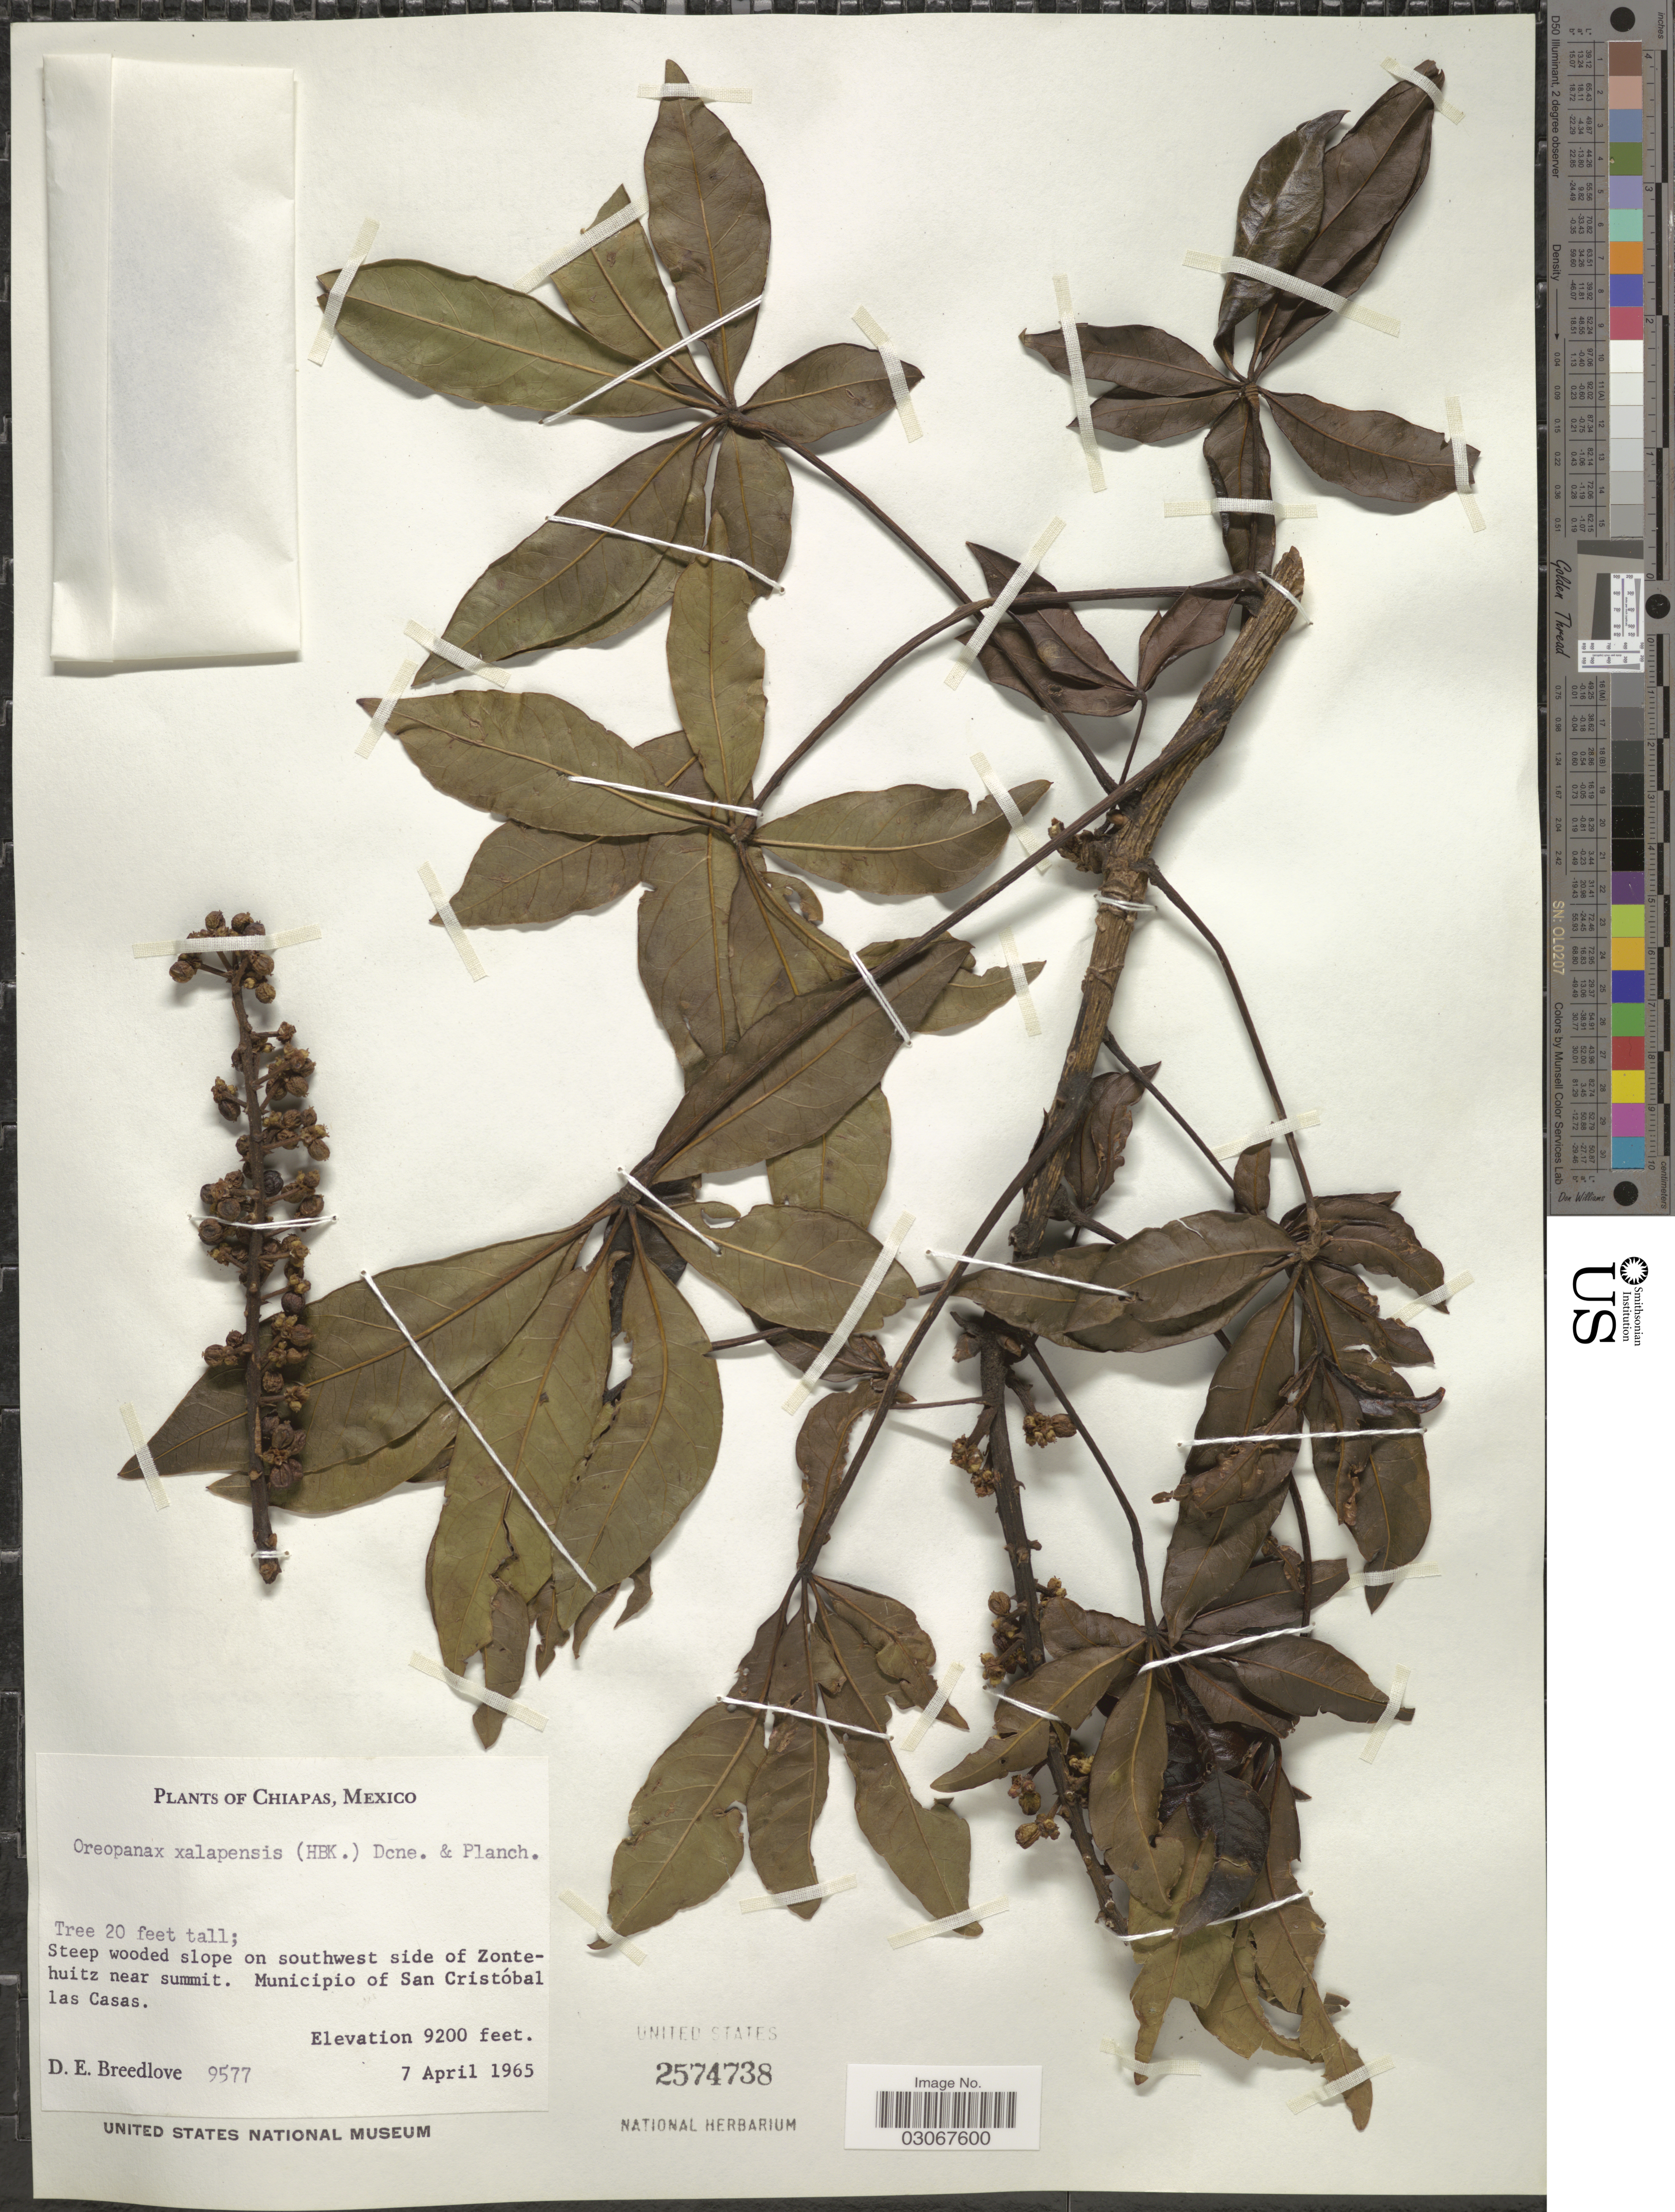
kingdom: Plantae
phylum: Tracheophyta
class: Magnoliopsida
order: Apiales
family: Araliaceae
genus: Oreopanax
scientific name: Oreopanax xalapensis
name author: (Kunth) Decne. & Planch.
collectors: D. E. Breedlove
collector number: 9577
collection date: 1965-04-07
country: Mexico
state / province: Chiapas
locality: Steep wooded slope on southwest side of Zontehuitz near summit. Municipio of San Cristóbal las Casas.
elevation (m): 2804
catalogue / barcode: US 2574738